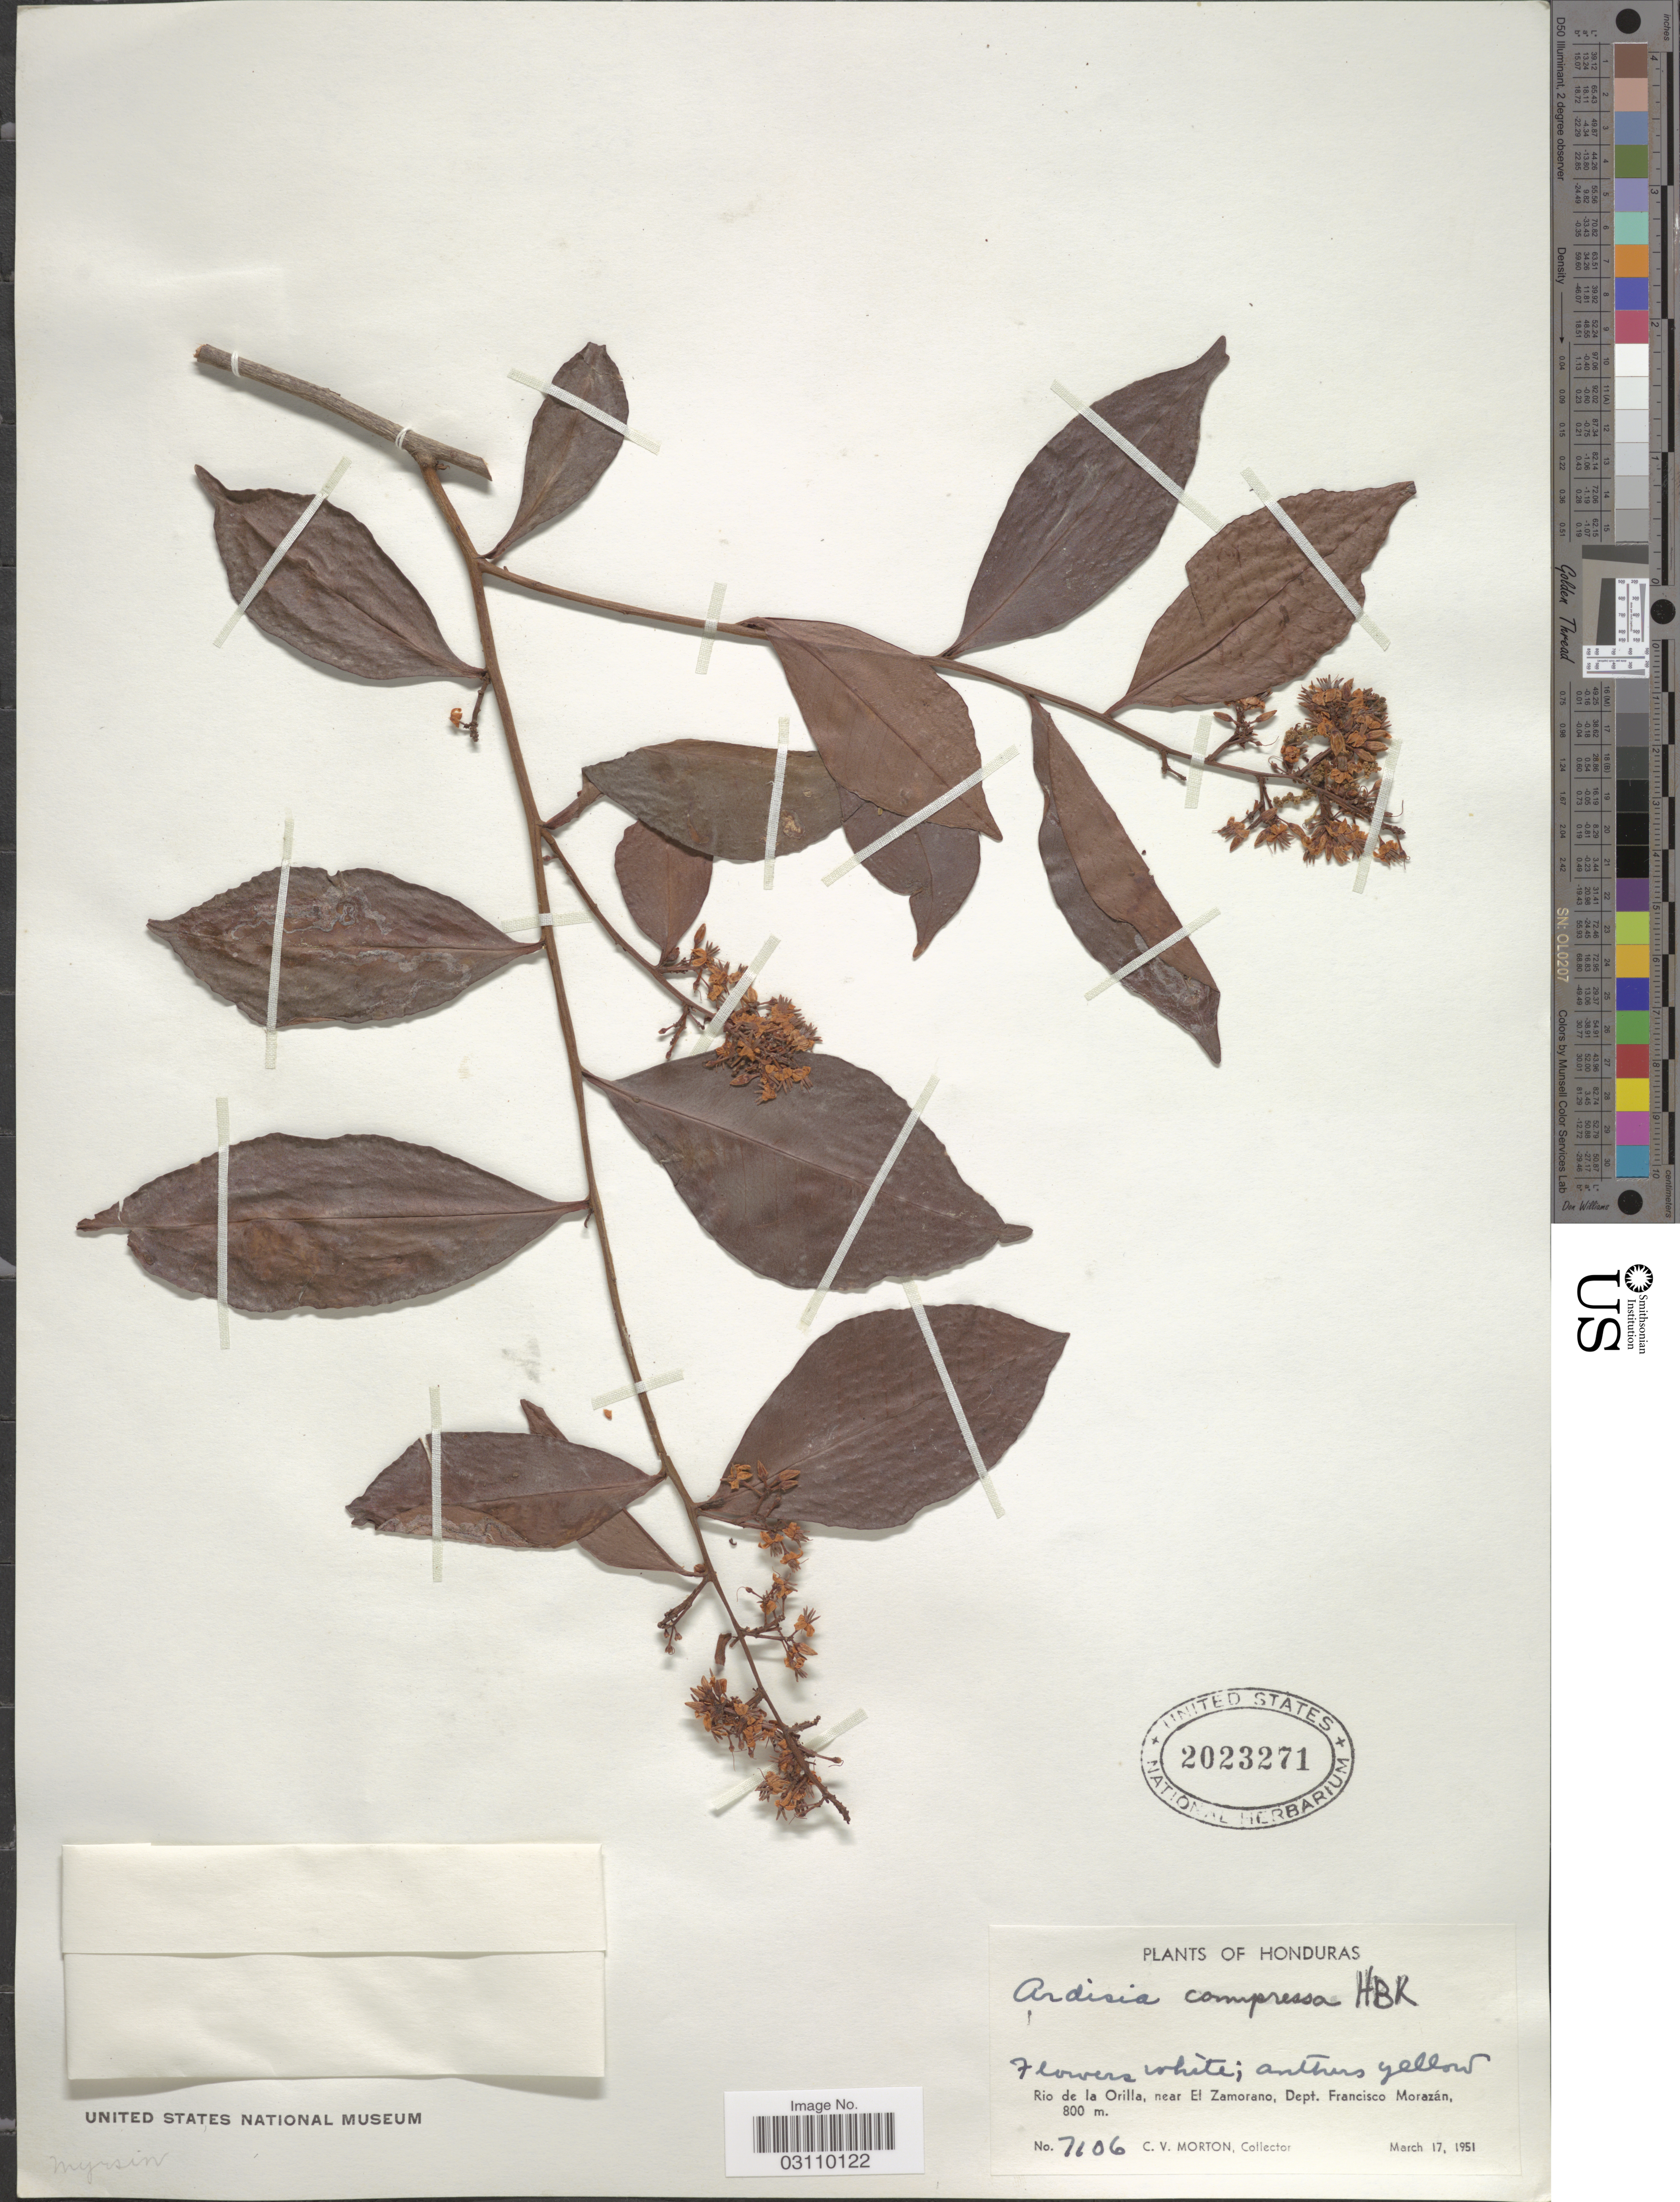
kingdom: Plantae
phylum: Tracheophyta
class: Magnoliopsida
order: Ericales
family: Primulaceae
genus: Ardisia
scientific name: Ardisia compressa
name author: Kunth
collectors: C. V. Morton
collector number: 7106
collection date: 1951-03-17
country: Honduras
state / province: Fco. Morazán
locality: Rio de la Orilla, near El Zamorano, Dept. Francisco Morazán.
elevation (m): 800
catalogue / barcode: US 2023271